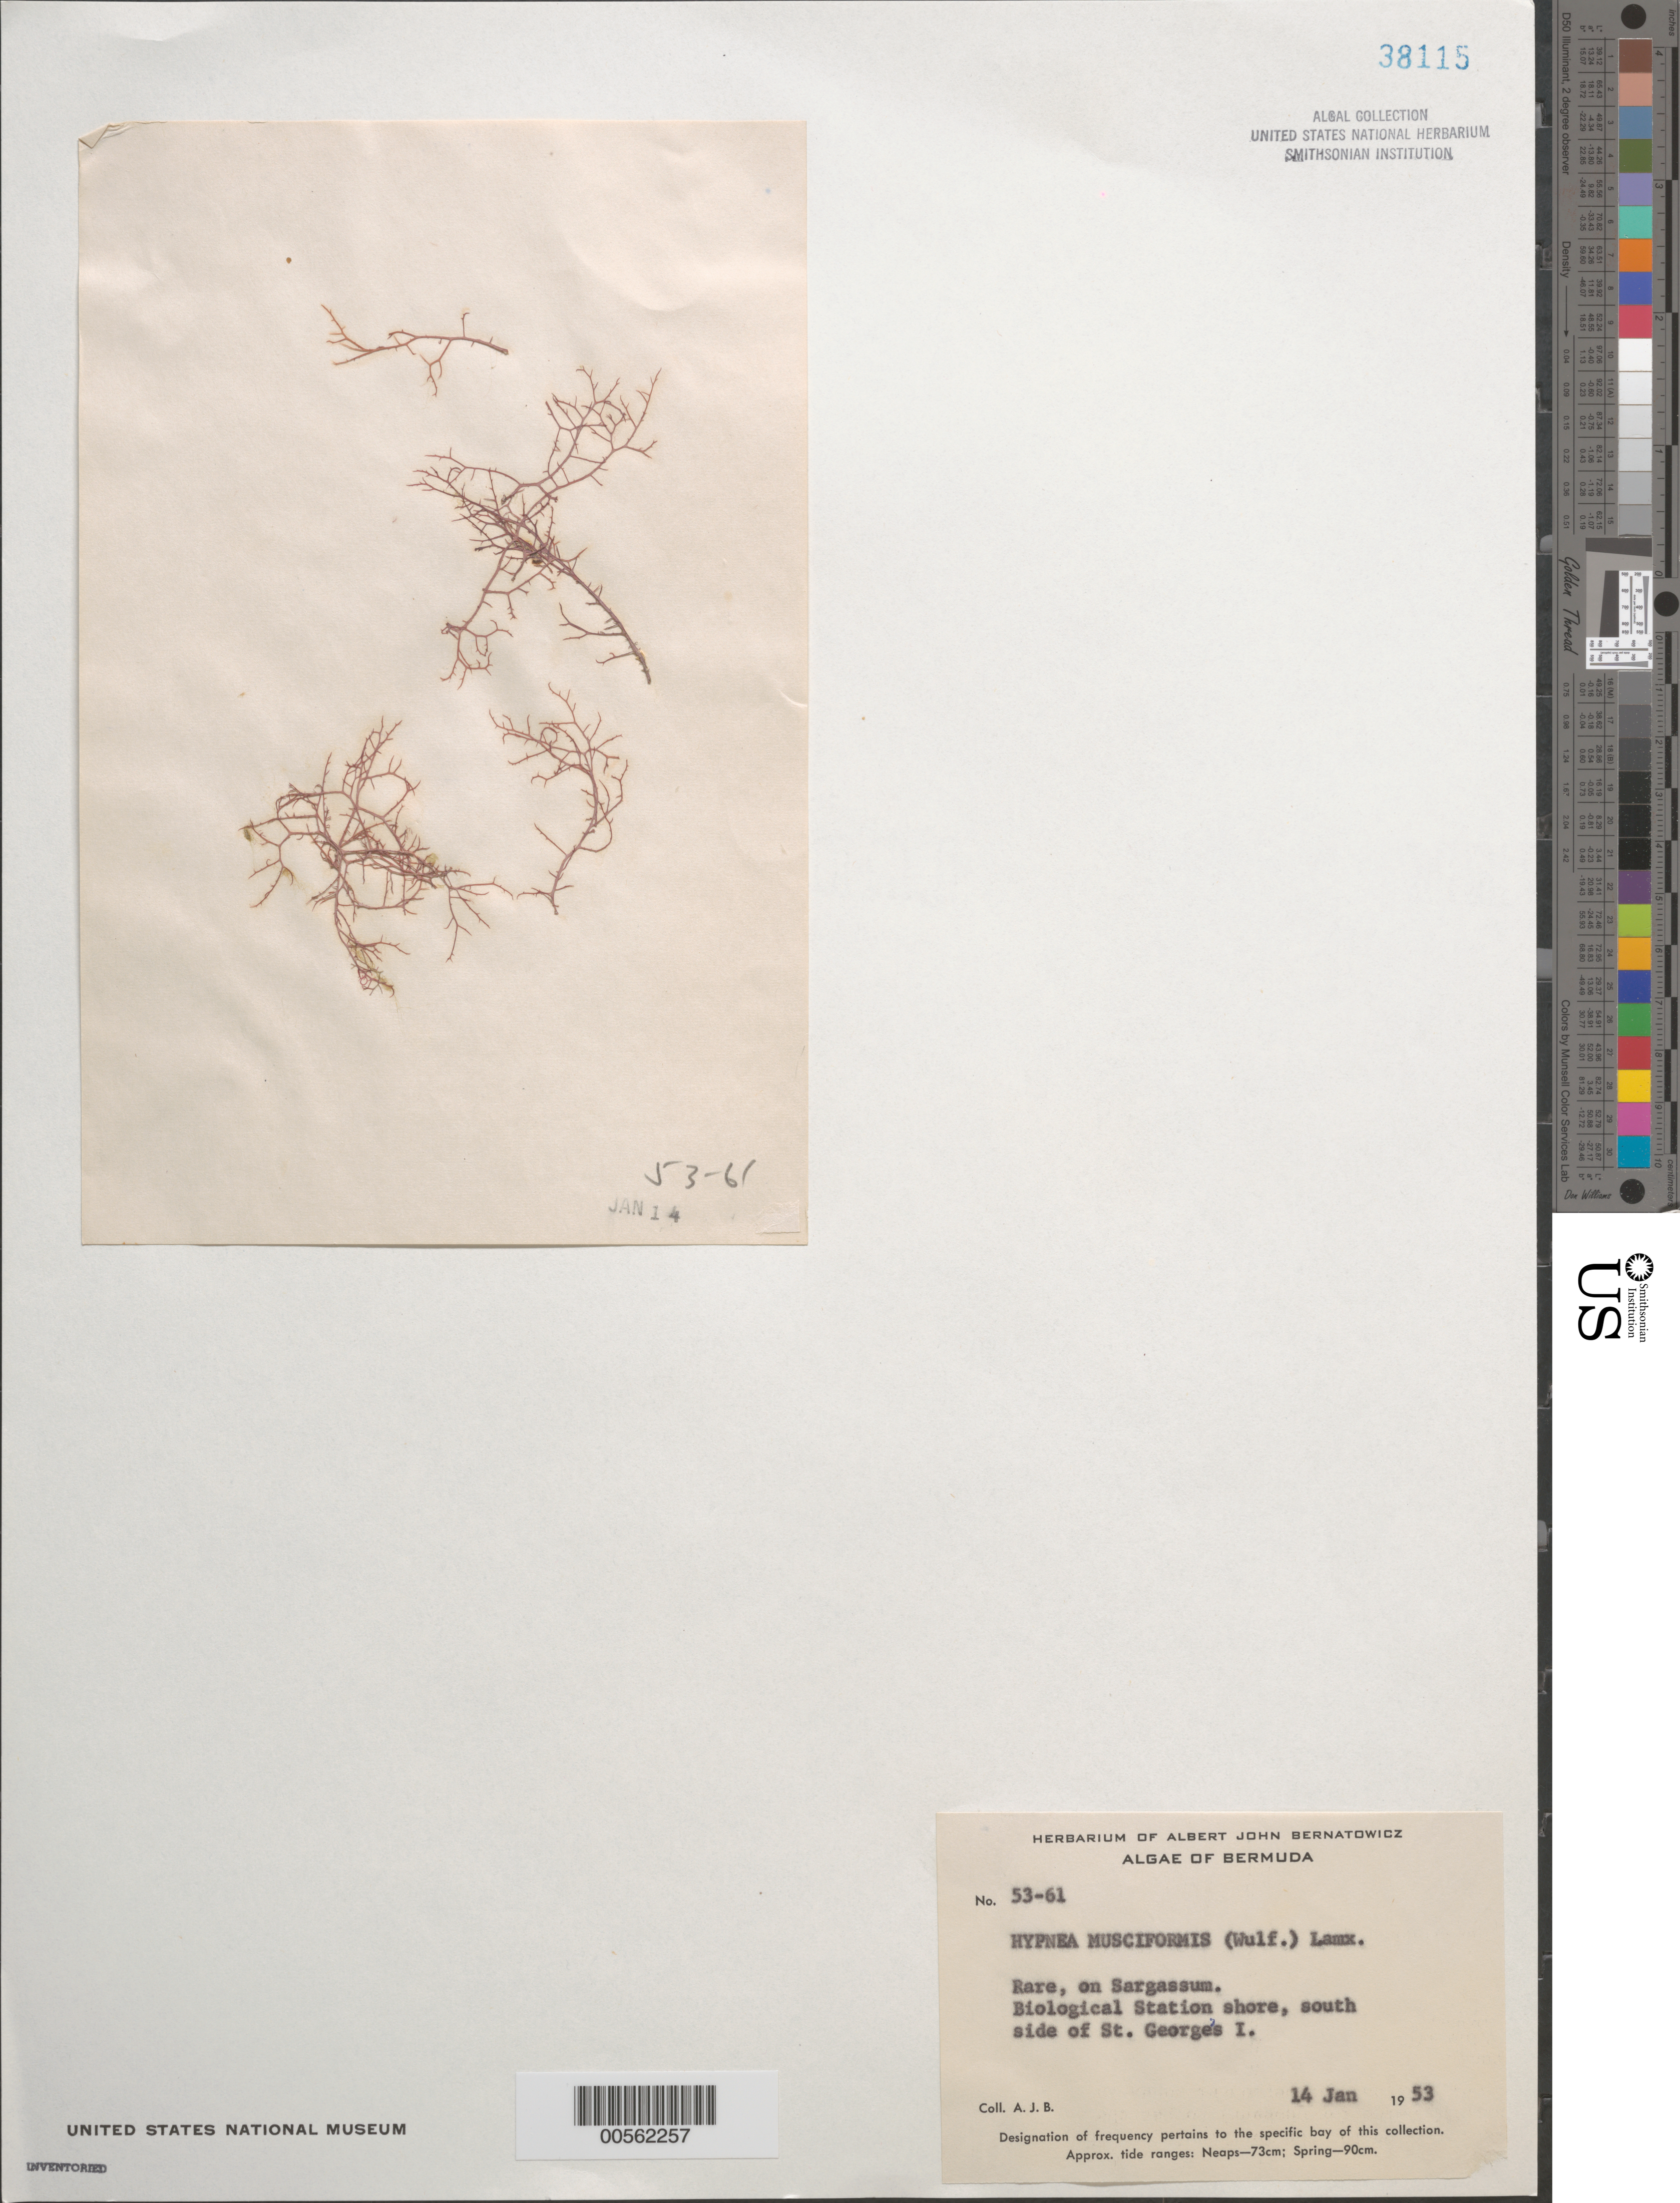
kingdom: Plantae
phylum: Rhodophyta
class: Florideophyceae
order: Gigartinales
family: Cystocloniaceae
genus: Hypnea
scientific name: Hypnea musciformis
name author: (Wulfen) J.V.Lamouroux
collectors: A. Bernatowicz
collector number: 53-61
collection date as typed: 14 Jan 1953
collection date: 1953-01-14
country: Bermuda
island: St. George's Island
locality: Biological Station shore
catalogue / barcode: US 38115